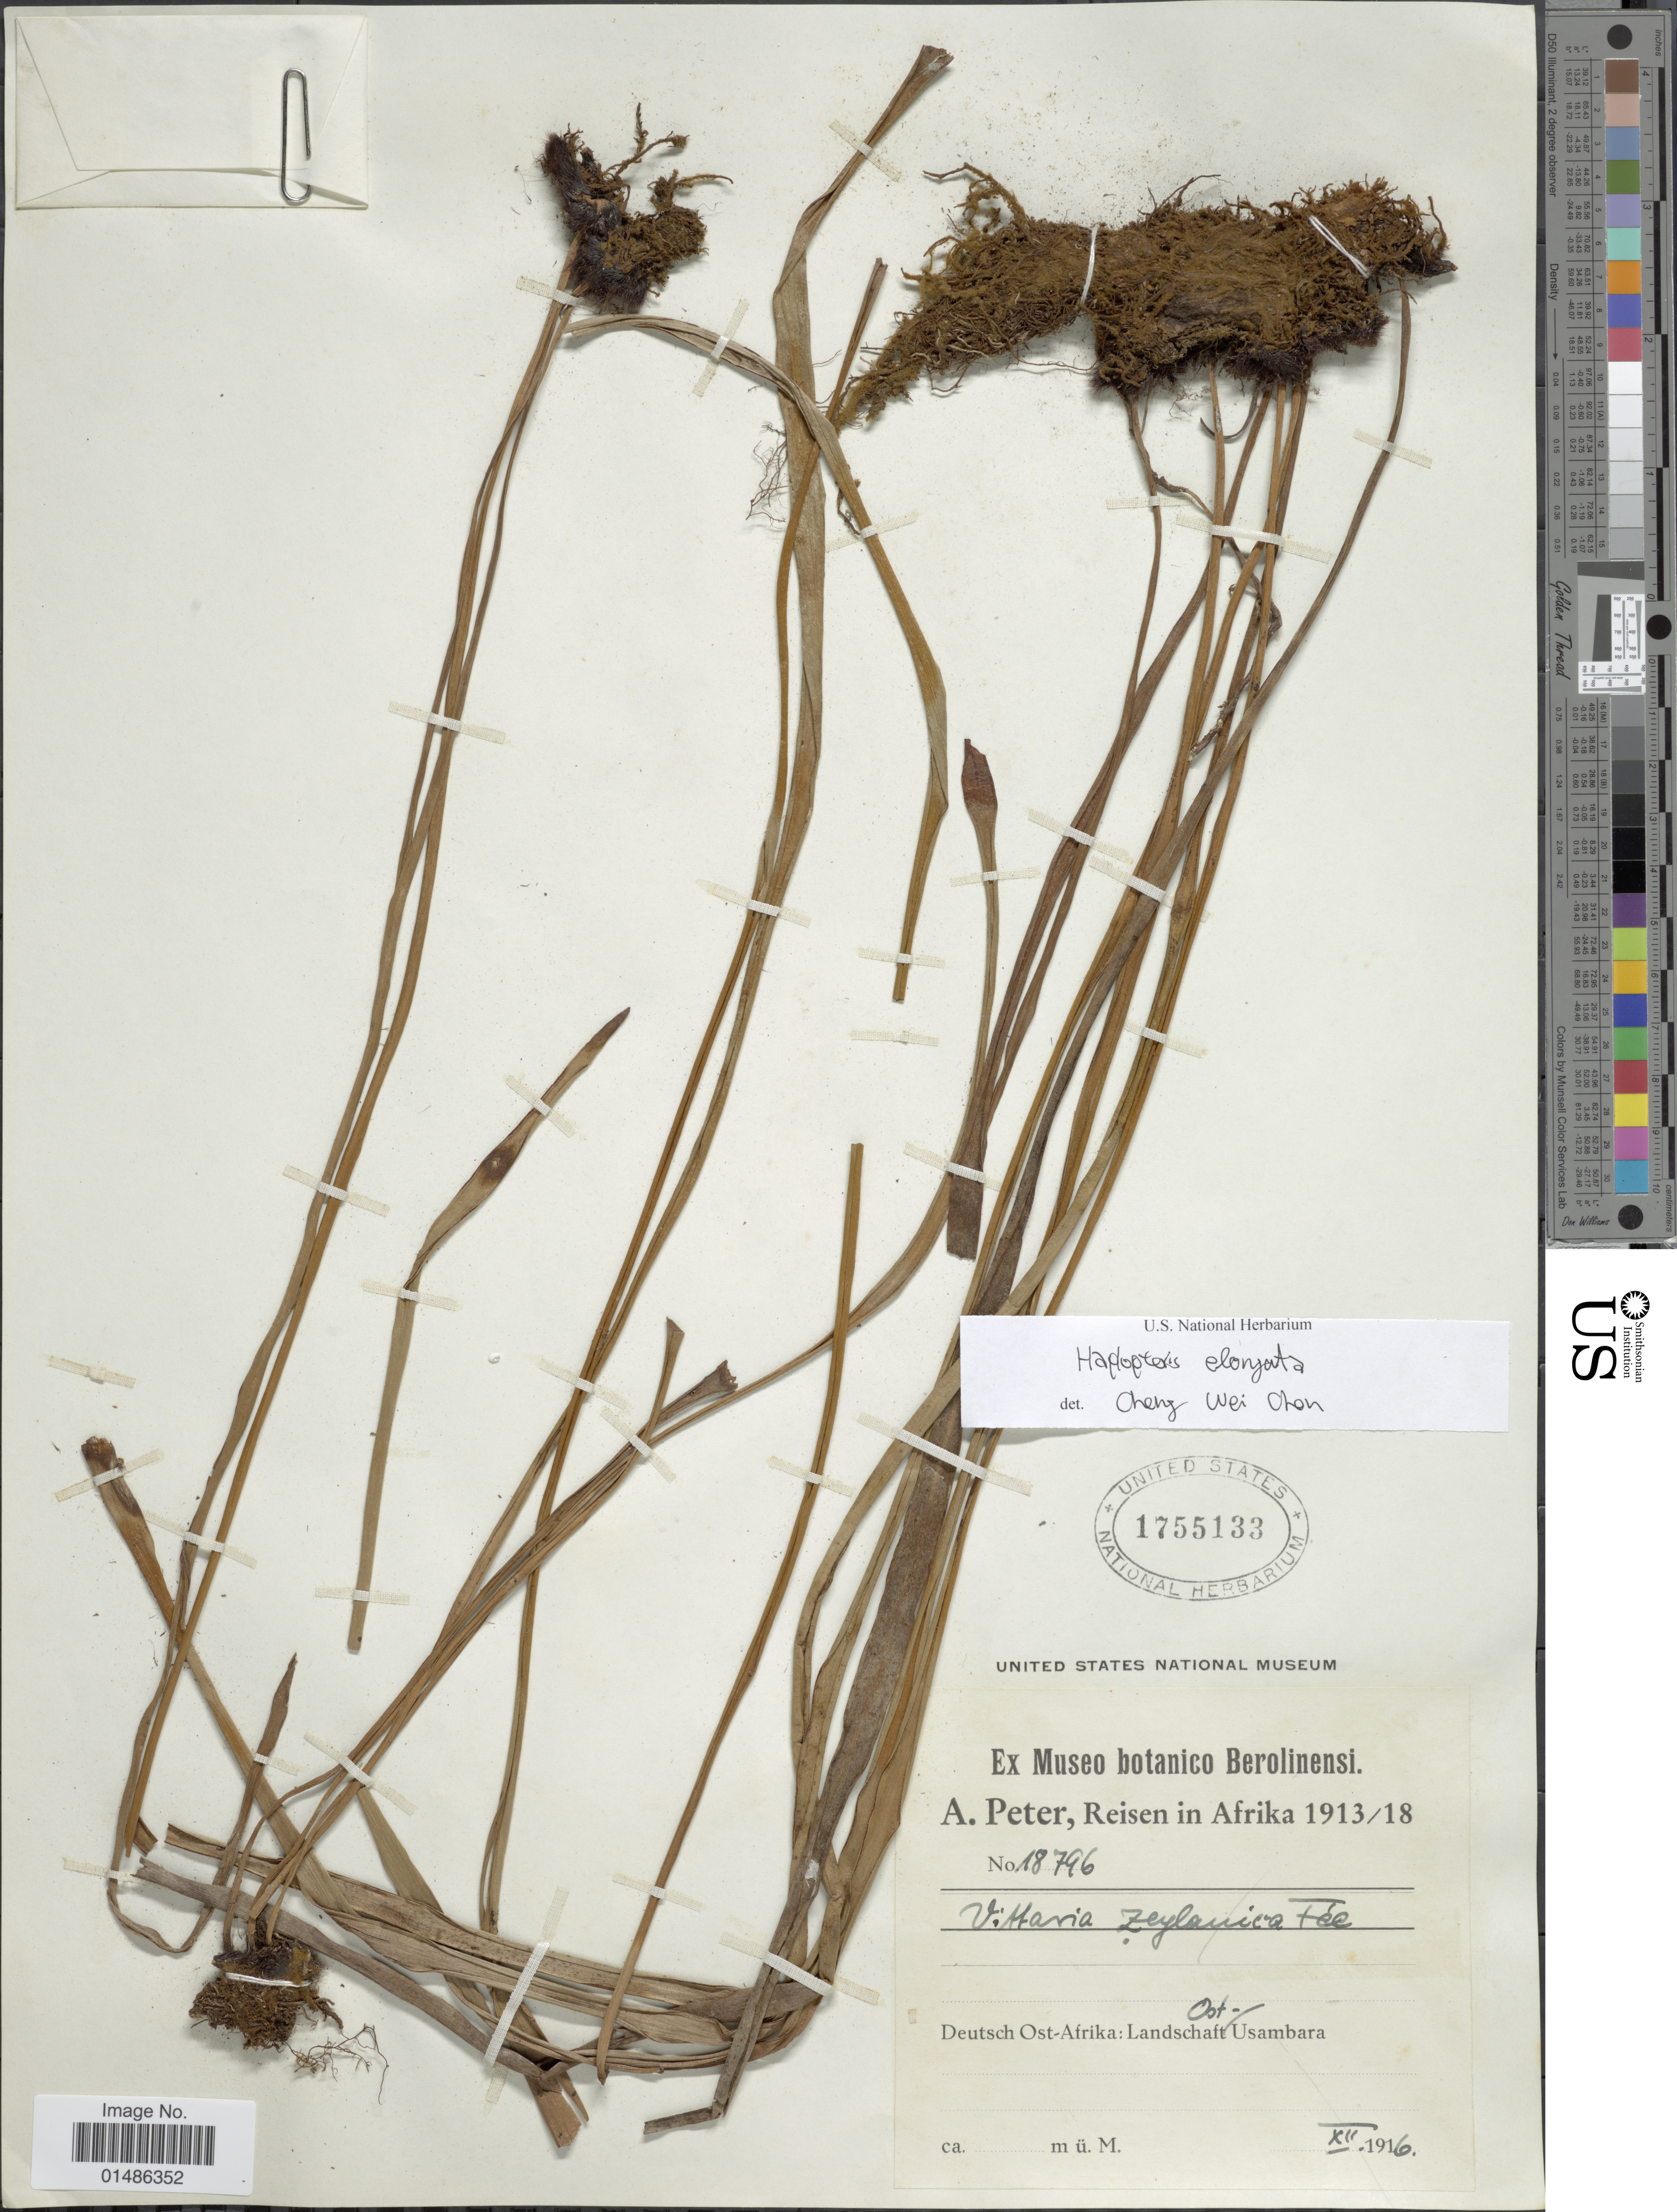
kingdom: Plantae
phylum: Tracheophyta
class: Polypodiopsida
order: Polypodiales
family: Pteridaceae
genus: Haplopteris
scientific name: Haplopteris elongata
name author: (Sw.) Crane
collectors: A. Peter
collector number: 18796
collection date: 1916-12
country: Tanzania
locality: Deutsch Ost-Afrika: Landschaft Ost-Usambara.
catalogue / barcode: US 1755133